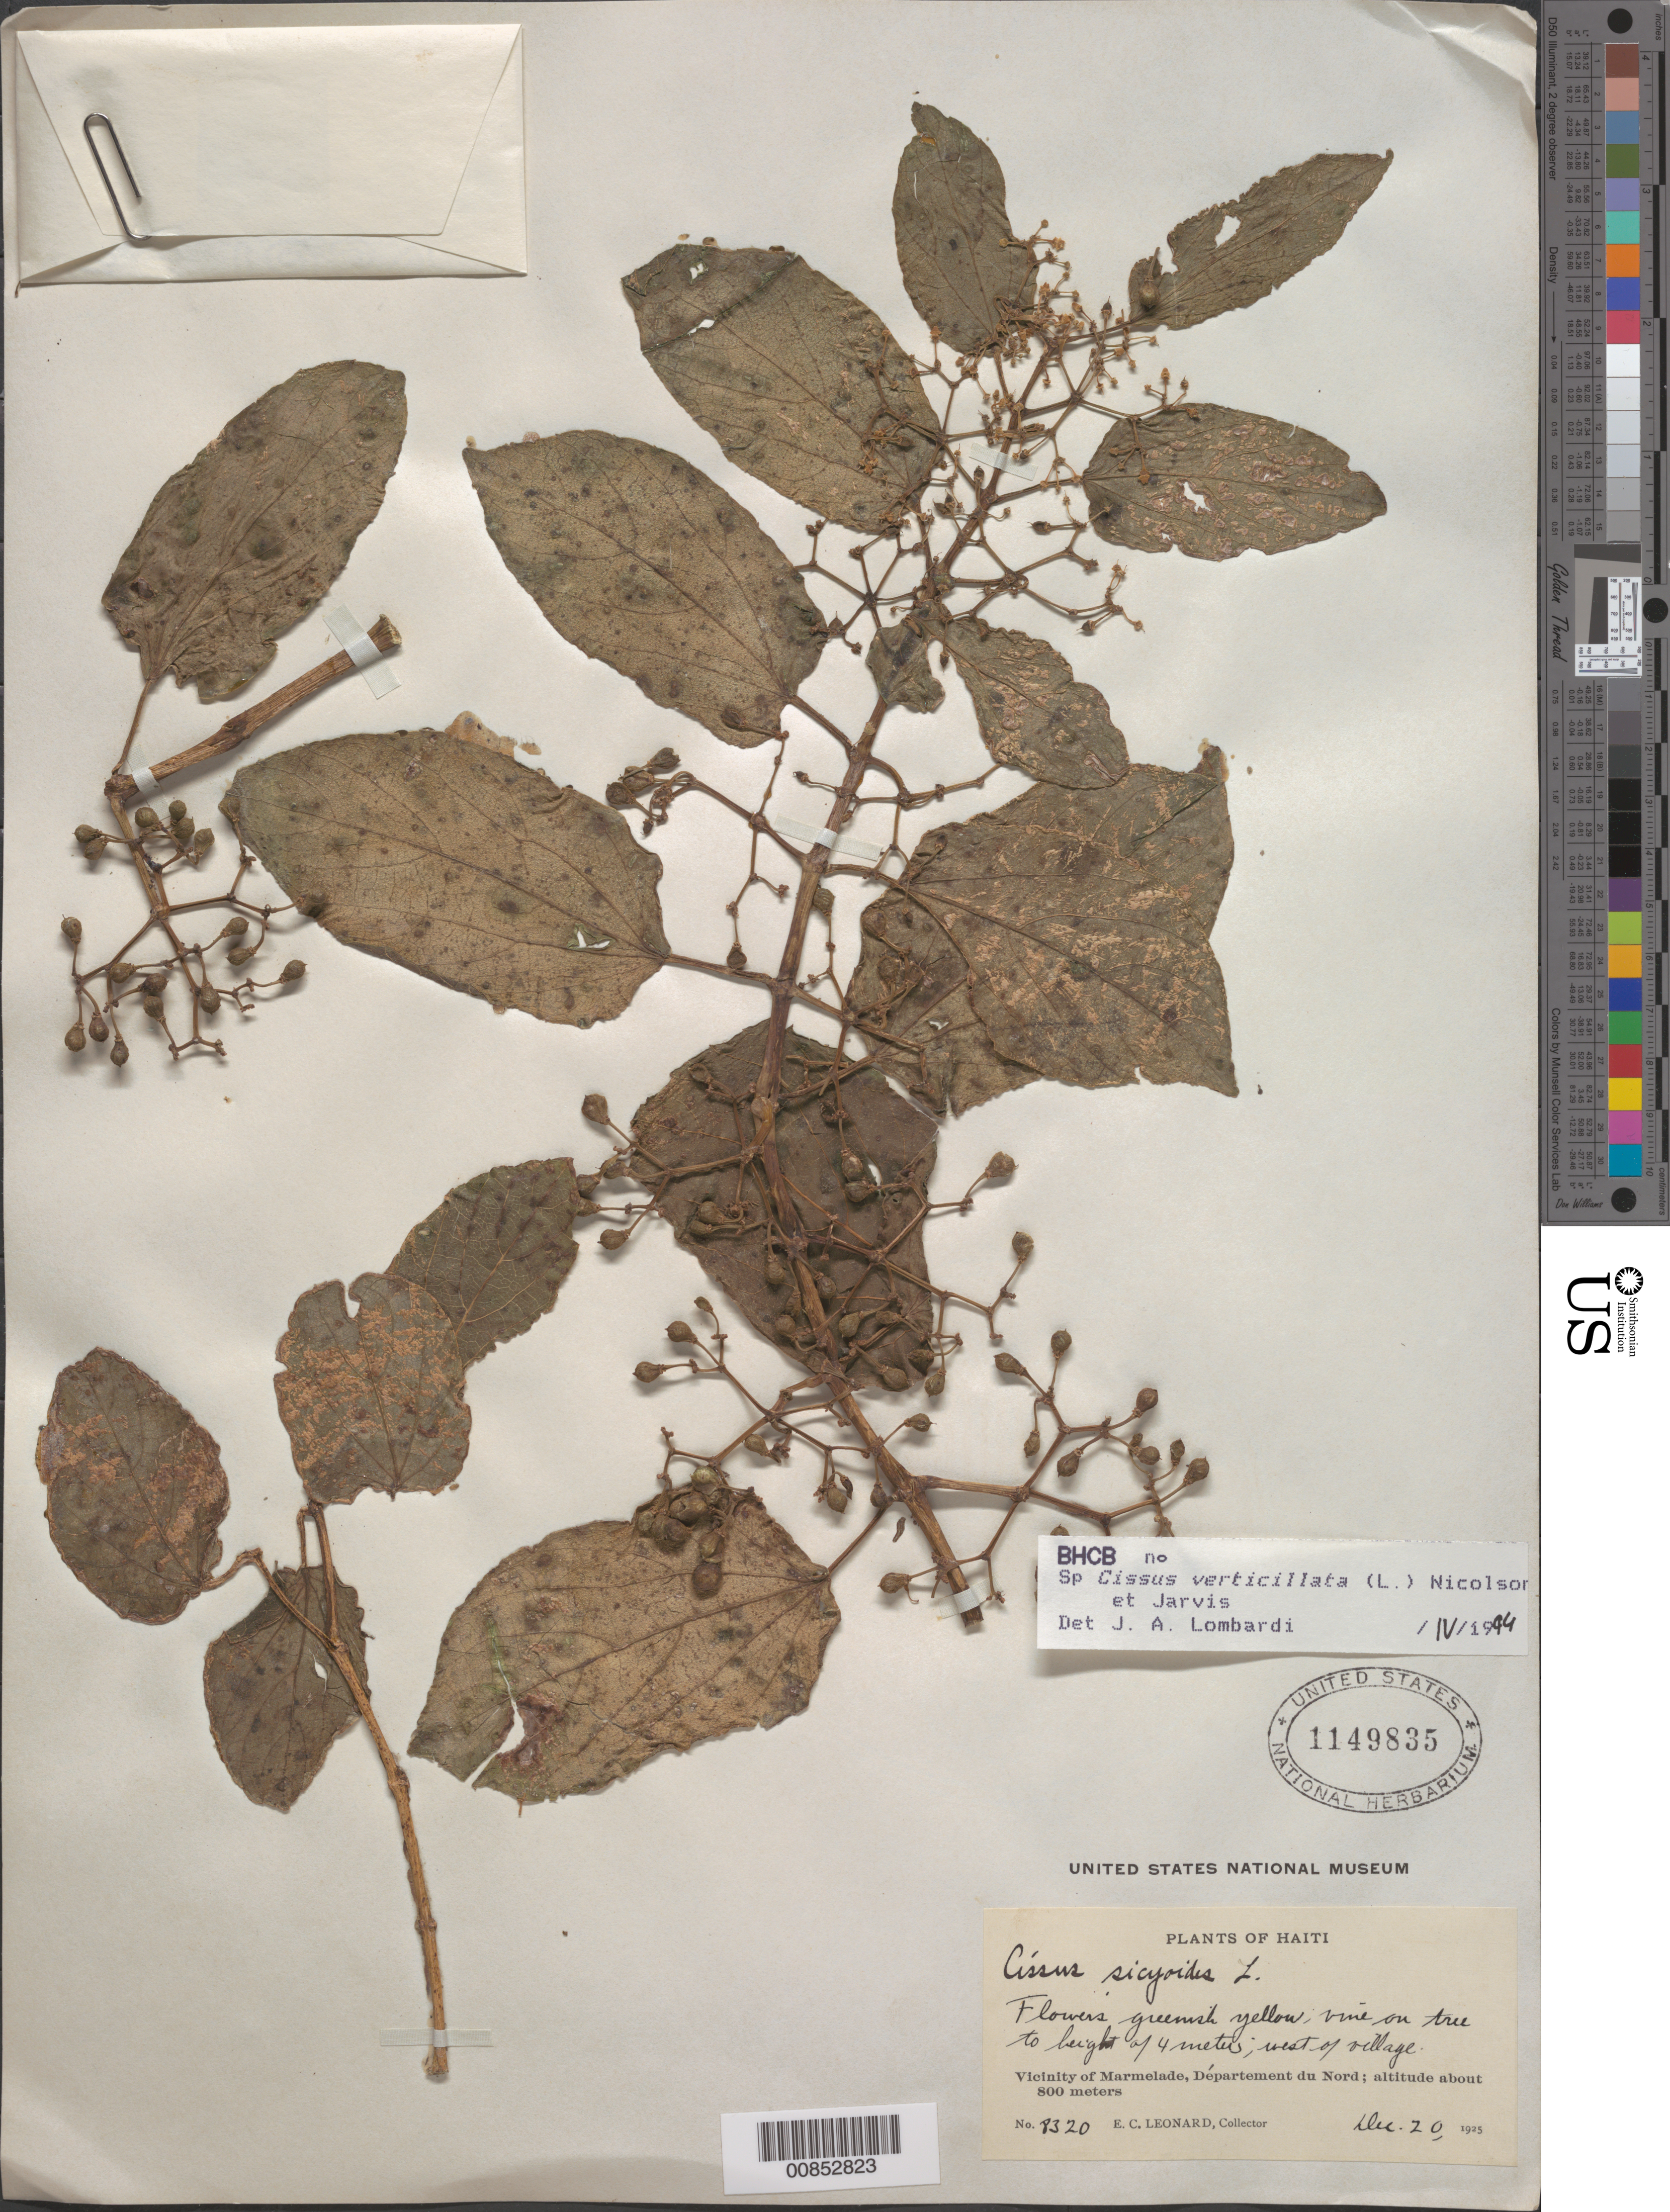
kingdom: Plantae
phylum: Tracheophyta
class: Magnoliopsida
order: Vitales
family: Vitaceae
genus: Cissus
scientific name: Cissus verticillata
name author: (L.) Nicolson & C.E. Jarvis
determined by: Lombardi, Julio A.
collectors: E. C. Leonard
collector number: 8320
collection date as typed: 20 Dec 1925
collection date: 1925-12-20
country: Haiti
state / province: Nord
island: Hispaniola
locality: Vicinity of Marmelade, W of village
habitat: On tree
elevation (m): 800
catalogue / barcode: US 1149835